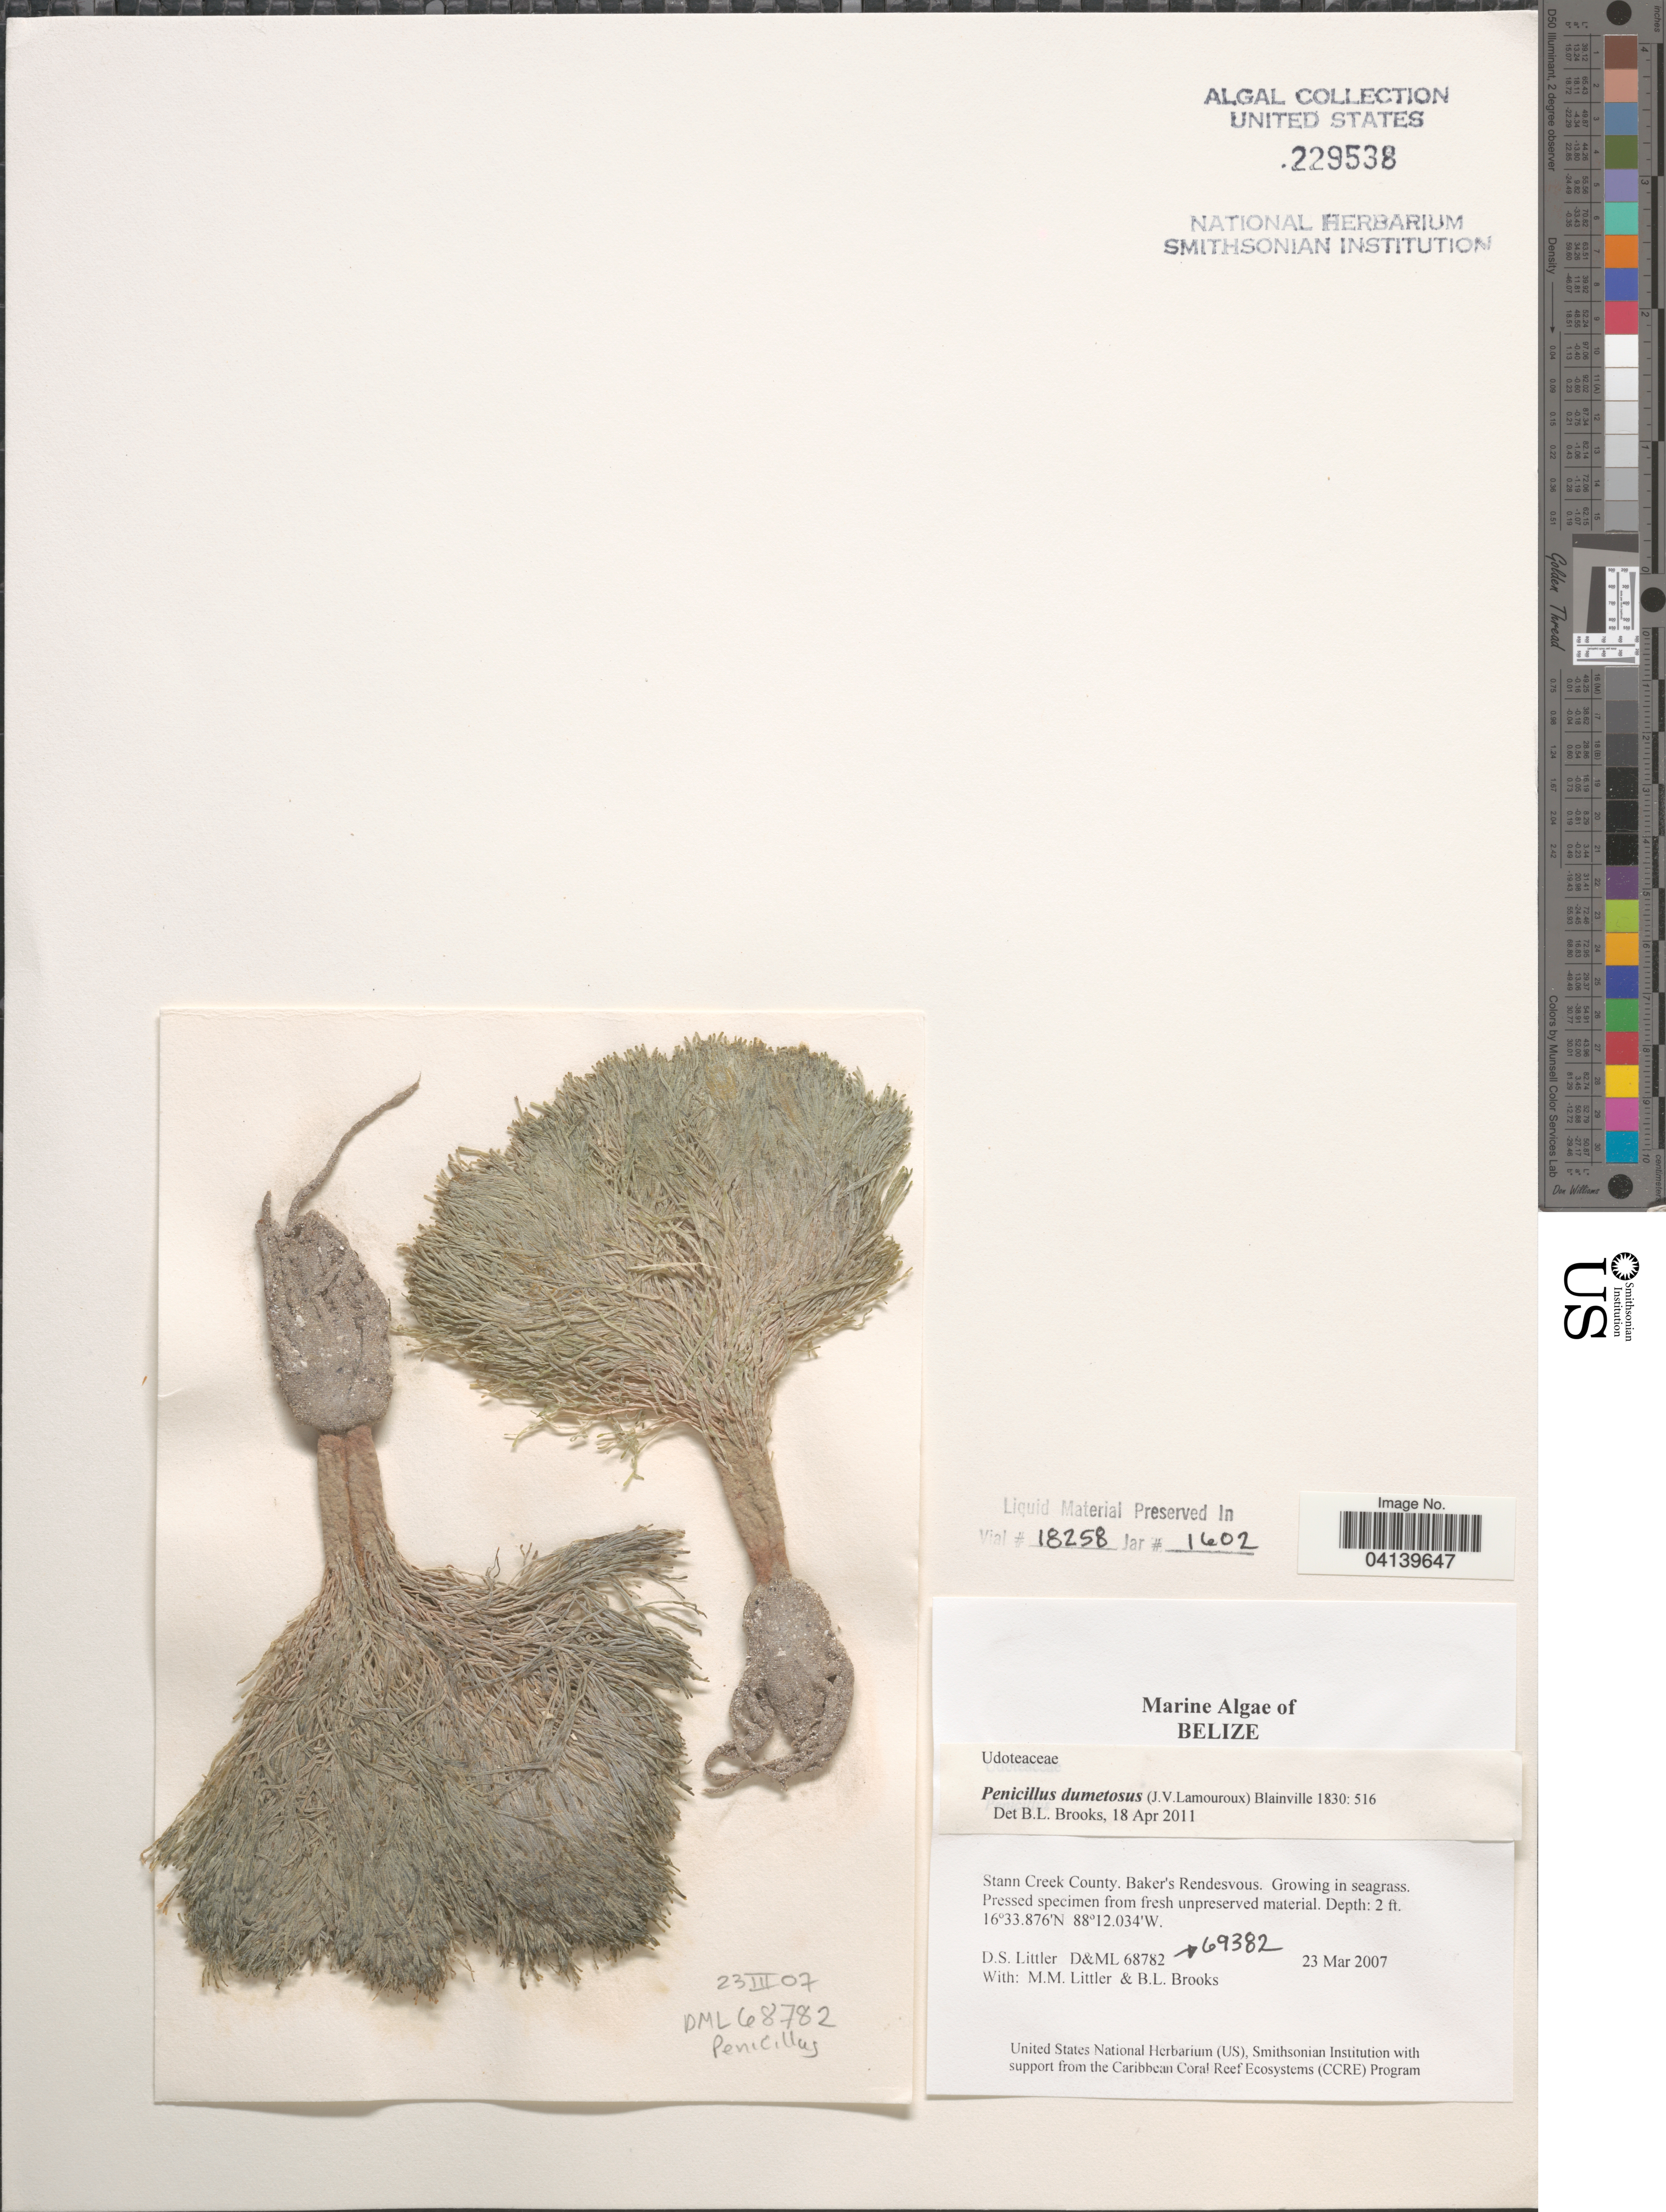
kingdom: Plantae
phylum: Chlorophyta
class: Ulvophyceae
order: Bryopsidales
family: Udoteaceae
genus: Penicillus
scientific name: Penicillus dumetosus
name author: (J.V.Lamouroux) Blainville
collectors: D. S. Littler & B. Brooks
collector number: D&ML69382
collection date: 2007-03-23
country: Belize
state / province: Stann Creek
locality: Stann Creek County. Baker's Rendesvous.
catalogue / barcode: US 229538